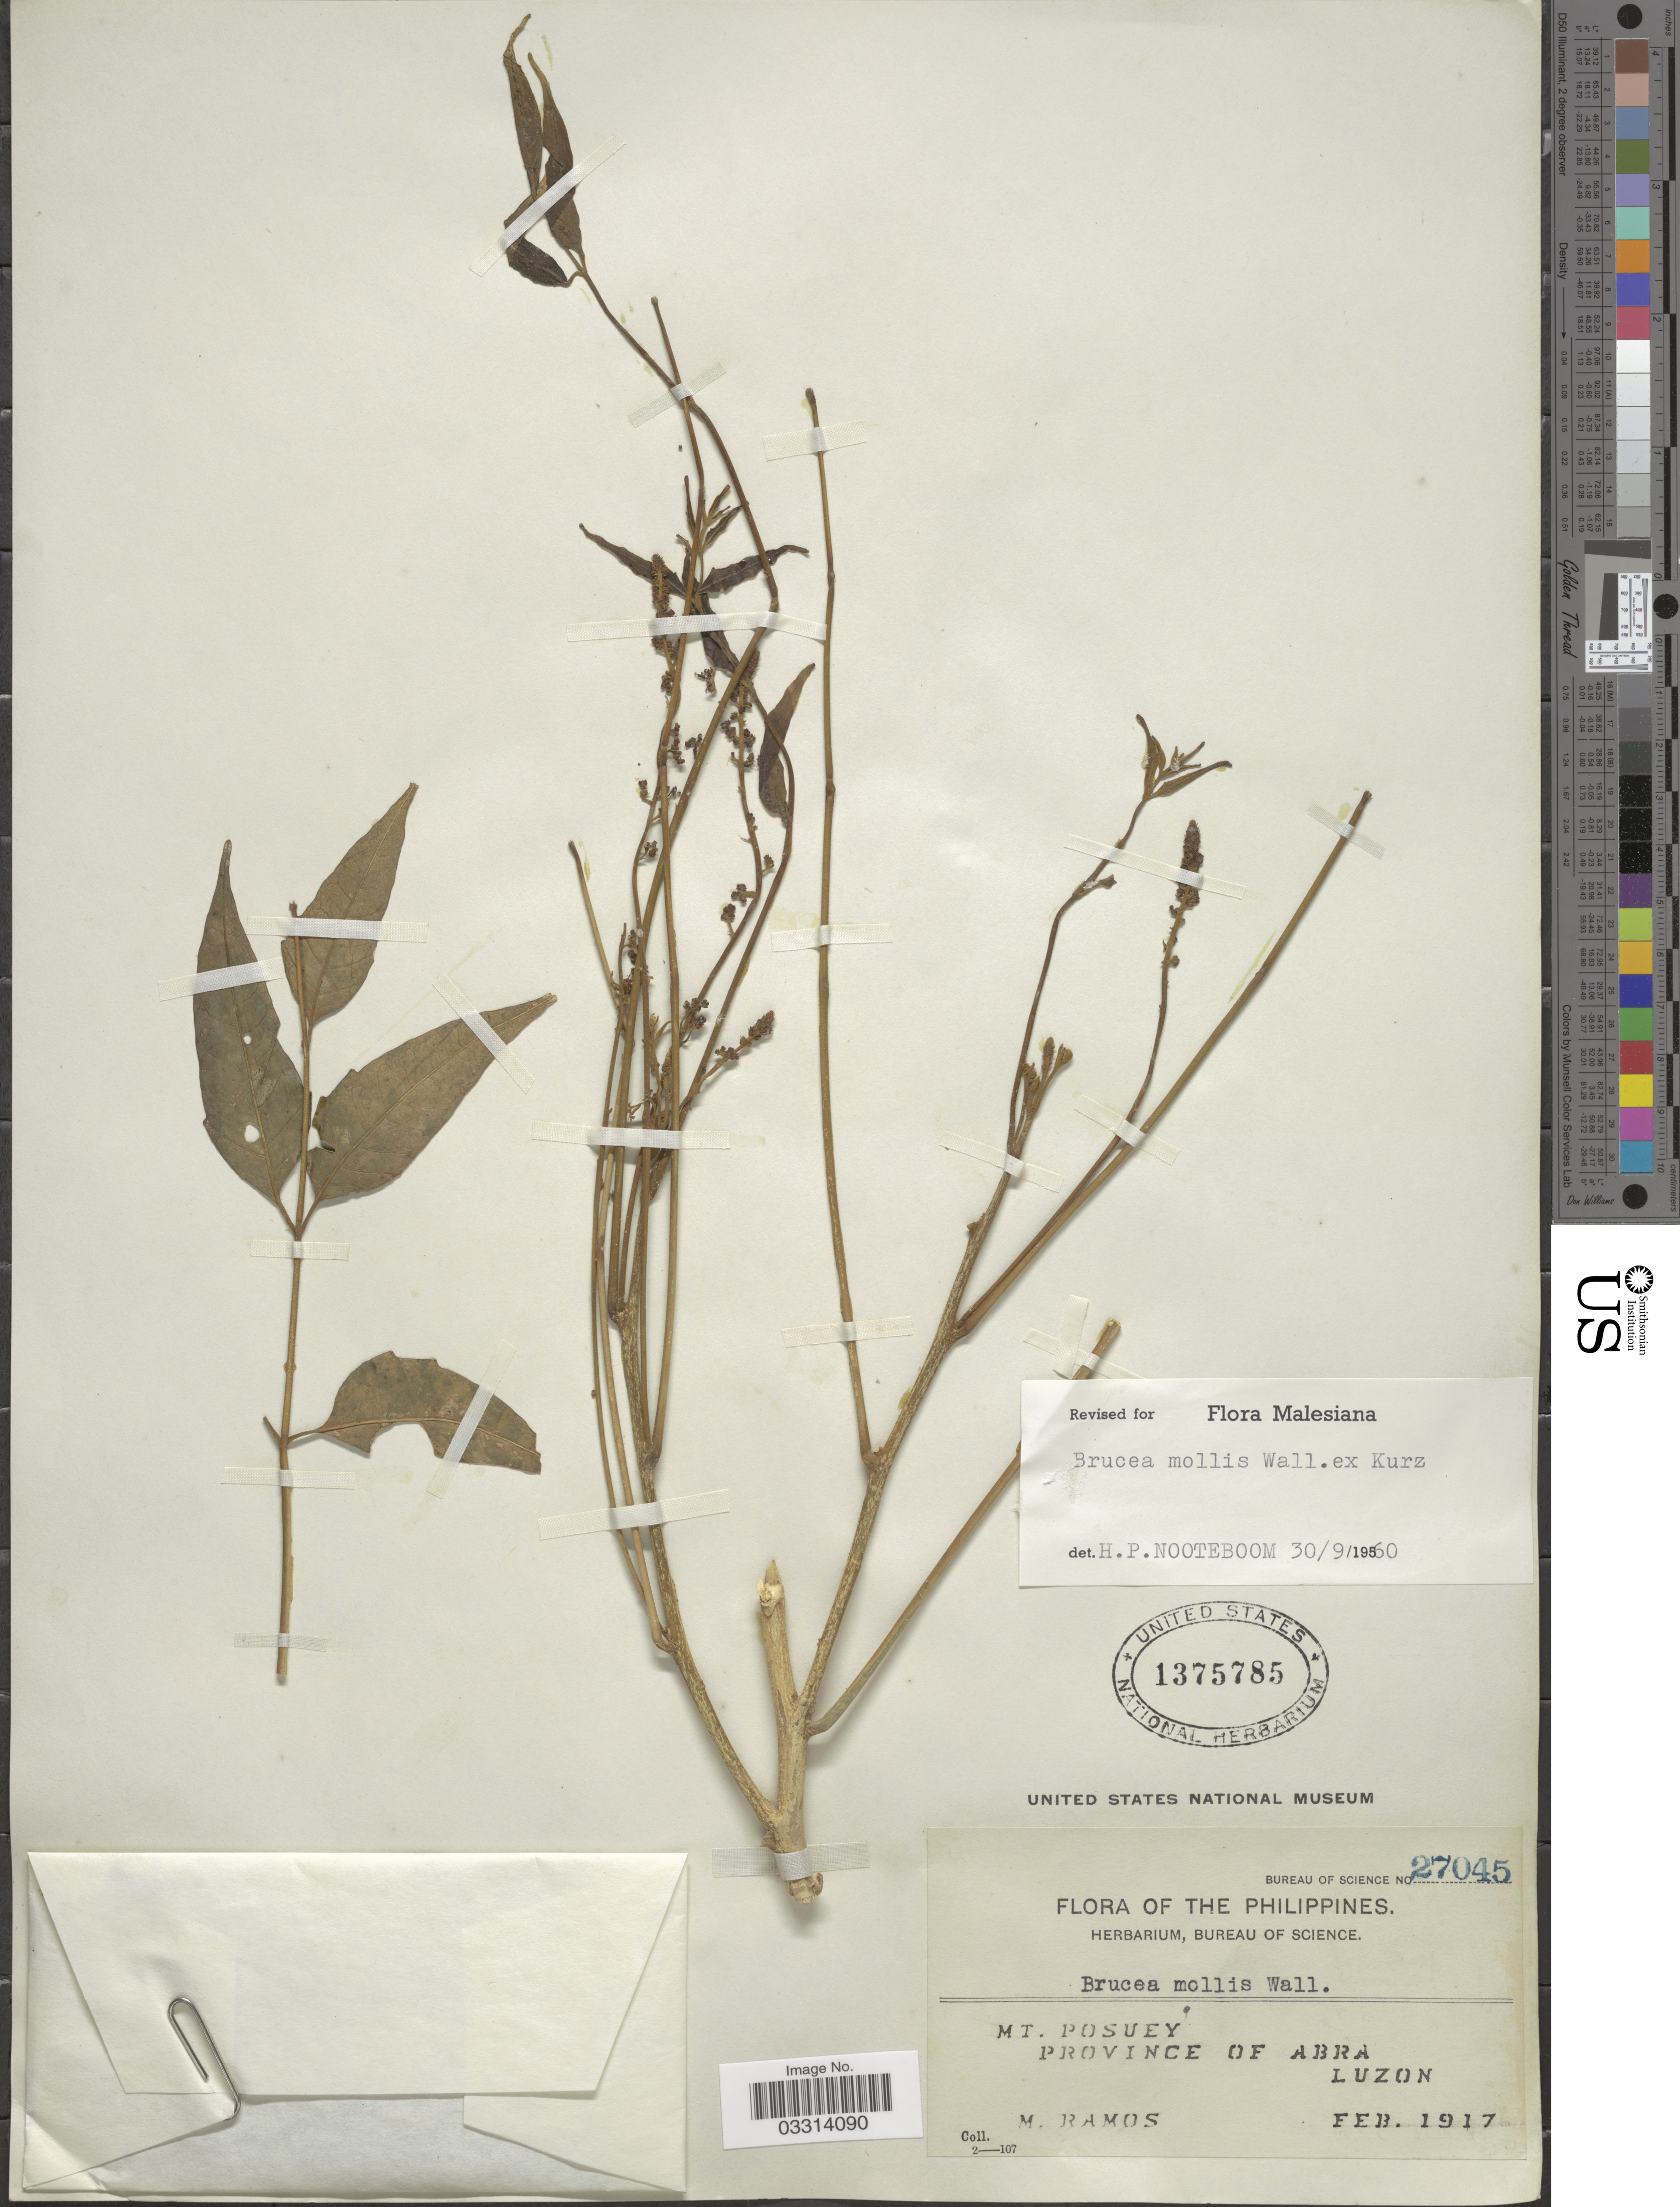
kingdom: Plantae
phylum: Tracheophyta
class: Magnoliopsida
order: Sapindales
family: Simaroubaceae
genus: Brucea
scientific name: Brucea mollis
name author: Wall. ex Kurz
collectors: M. Ramos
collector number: Bureau of Science 27045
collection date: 1917-02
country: Philippines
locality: Mt. Posuey, Province of Abra, Luzon.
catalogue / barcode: US 1375785